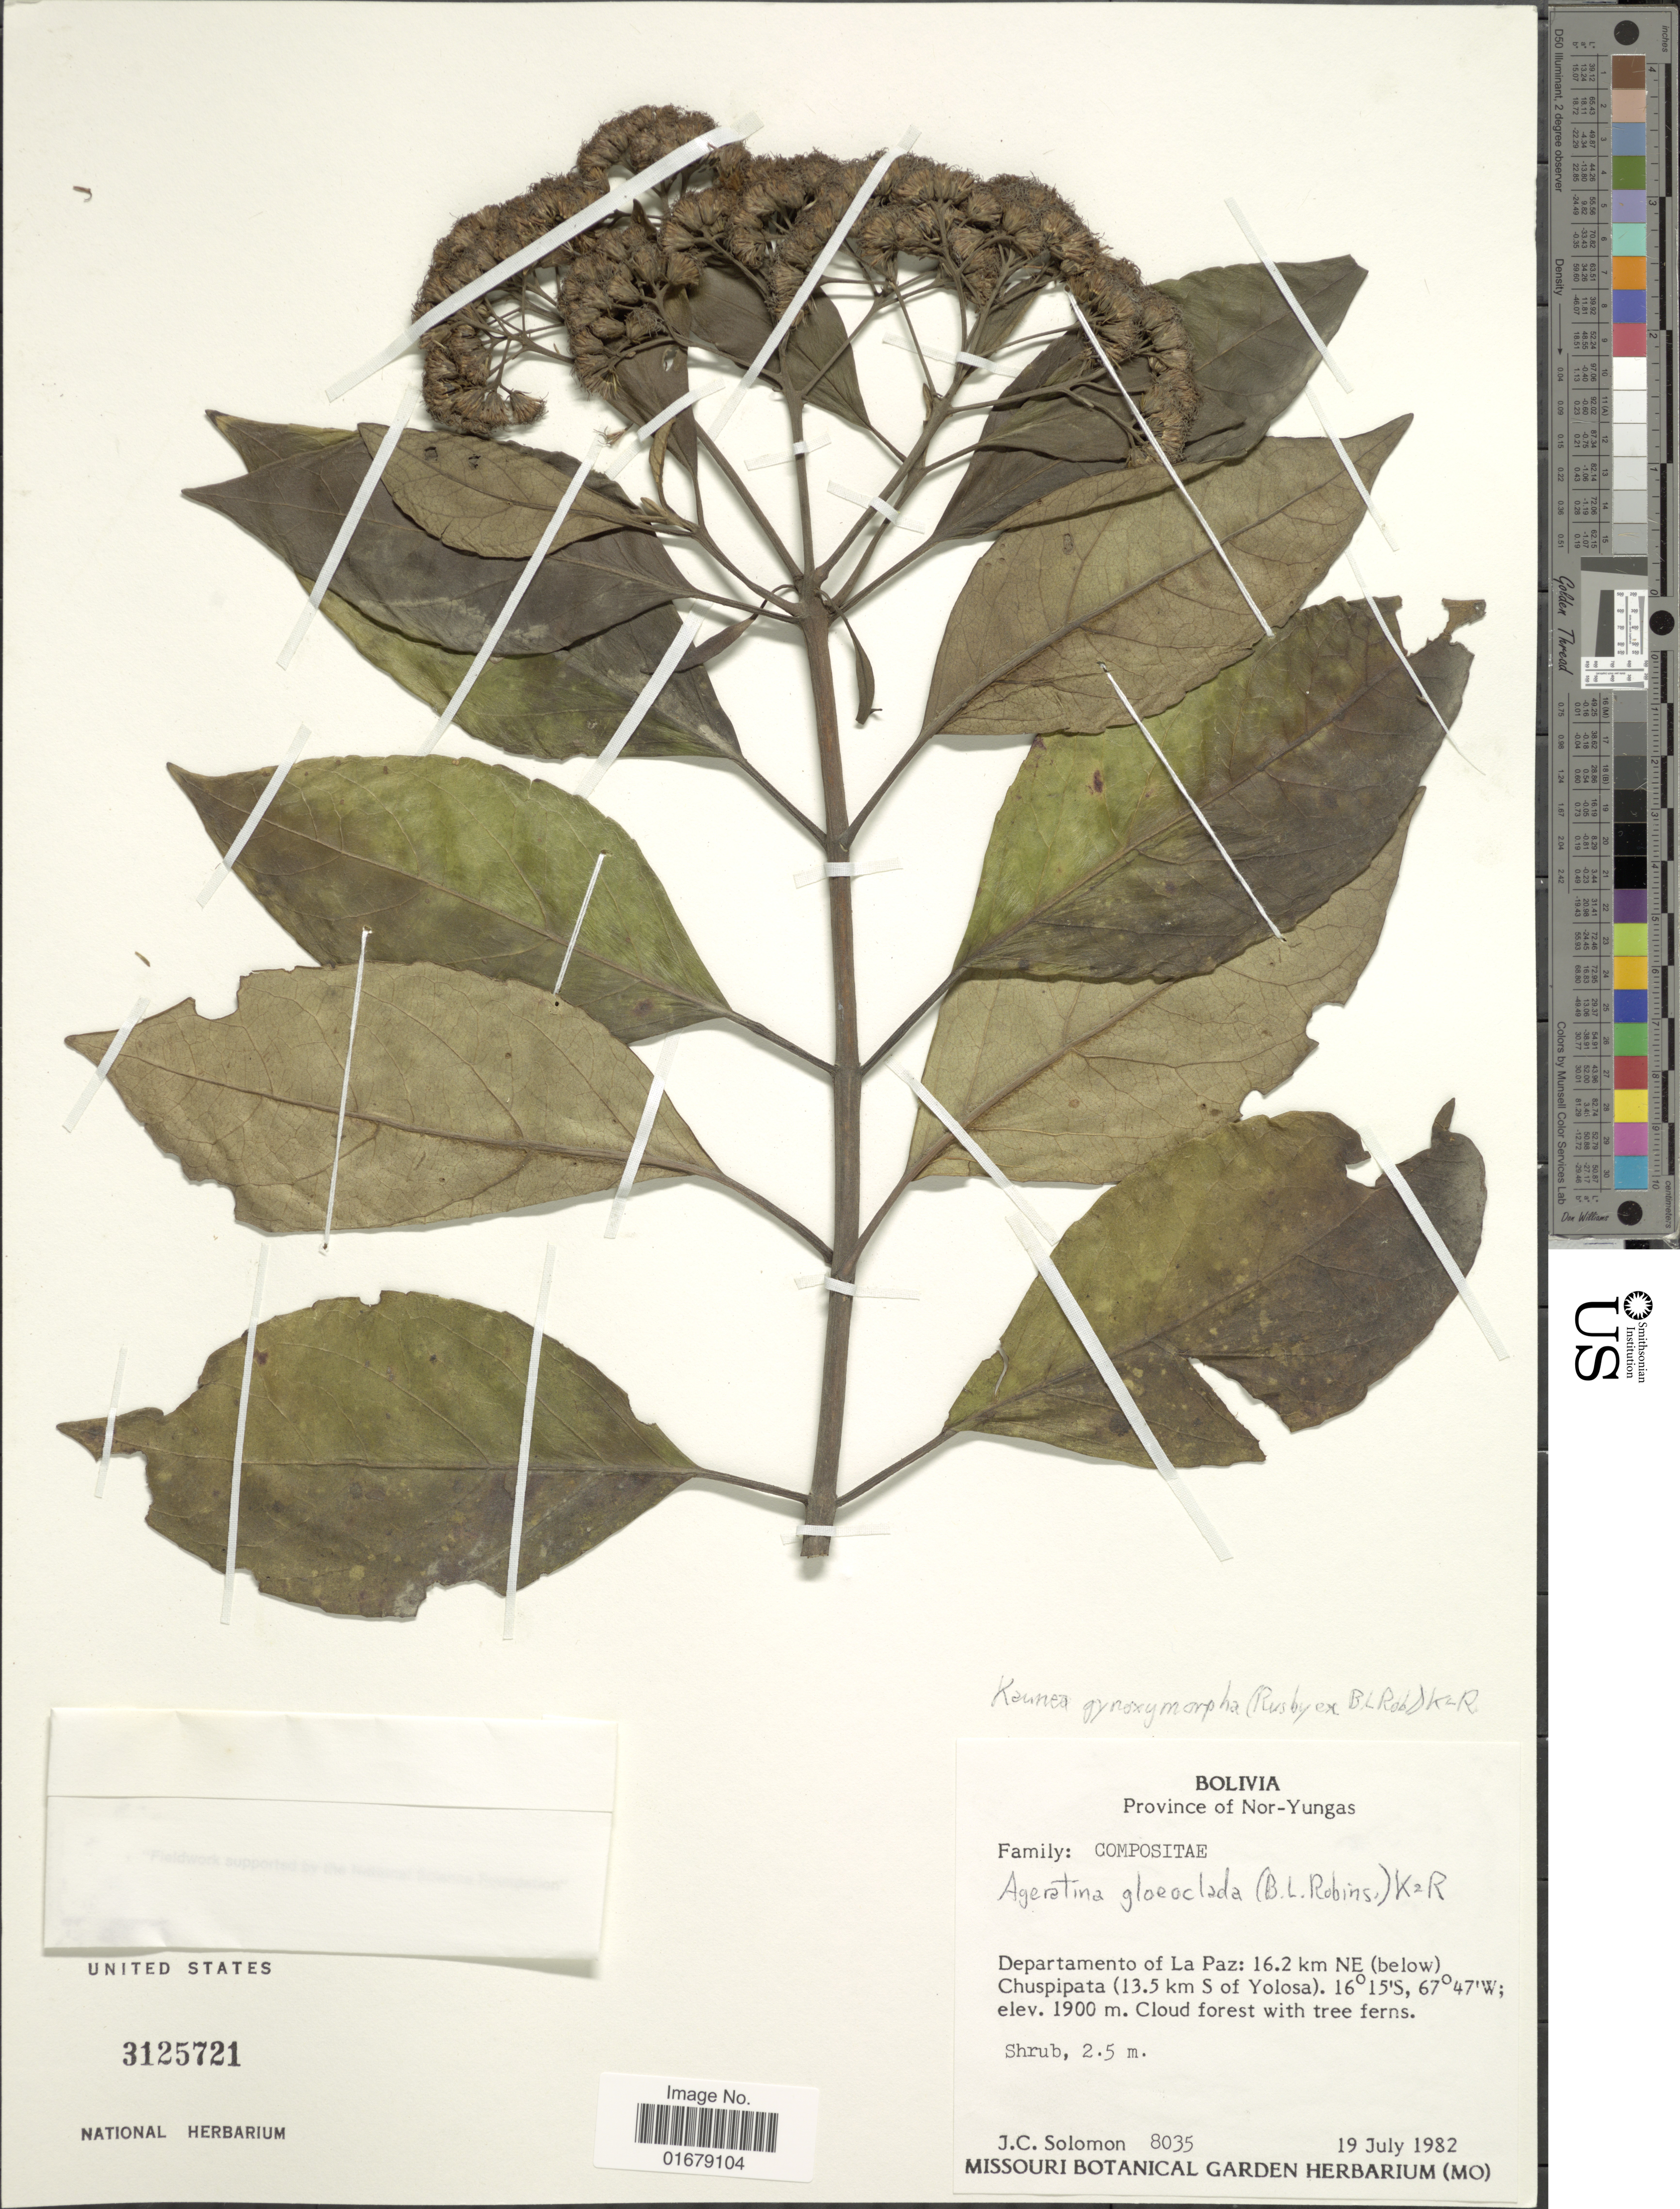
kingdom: Plantae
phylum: Tracheophyta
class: Magnoliopsida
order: Asterales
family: Asteraceae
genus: Kaunia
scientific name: Kaunia gynoximorpha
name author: (Rusby ex B.L. Rob.) R.M. King & H. Rob.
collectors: J. C. Solomon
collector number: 8035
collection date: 1982-07-19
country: Bolivia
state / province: La Paz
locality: Bolivia. Departamento of La Paz: 16.2 km NE (below) Chuspipata (13.5 km S of yolosa).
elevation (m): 1900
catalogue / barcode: US 3125721